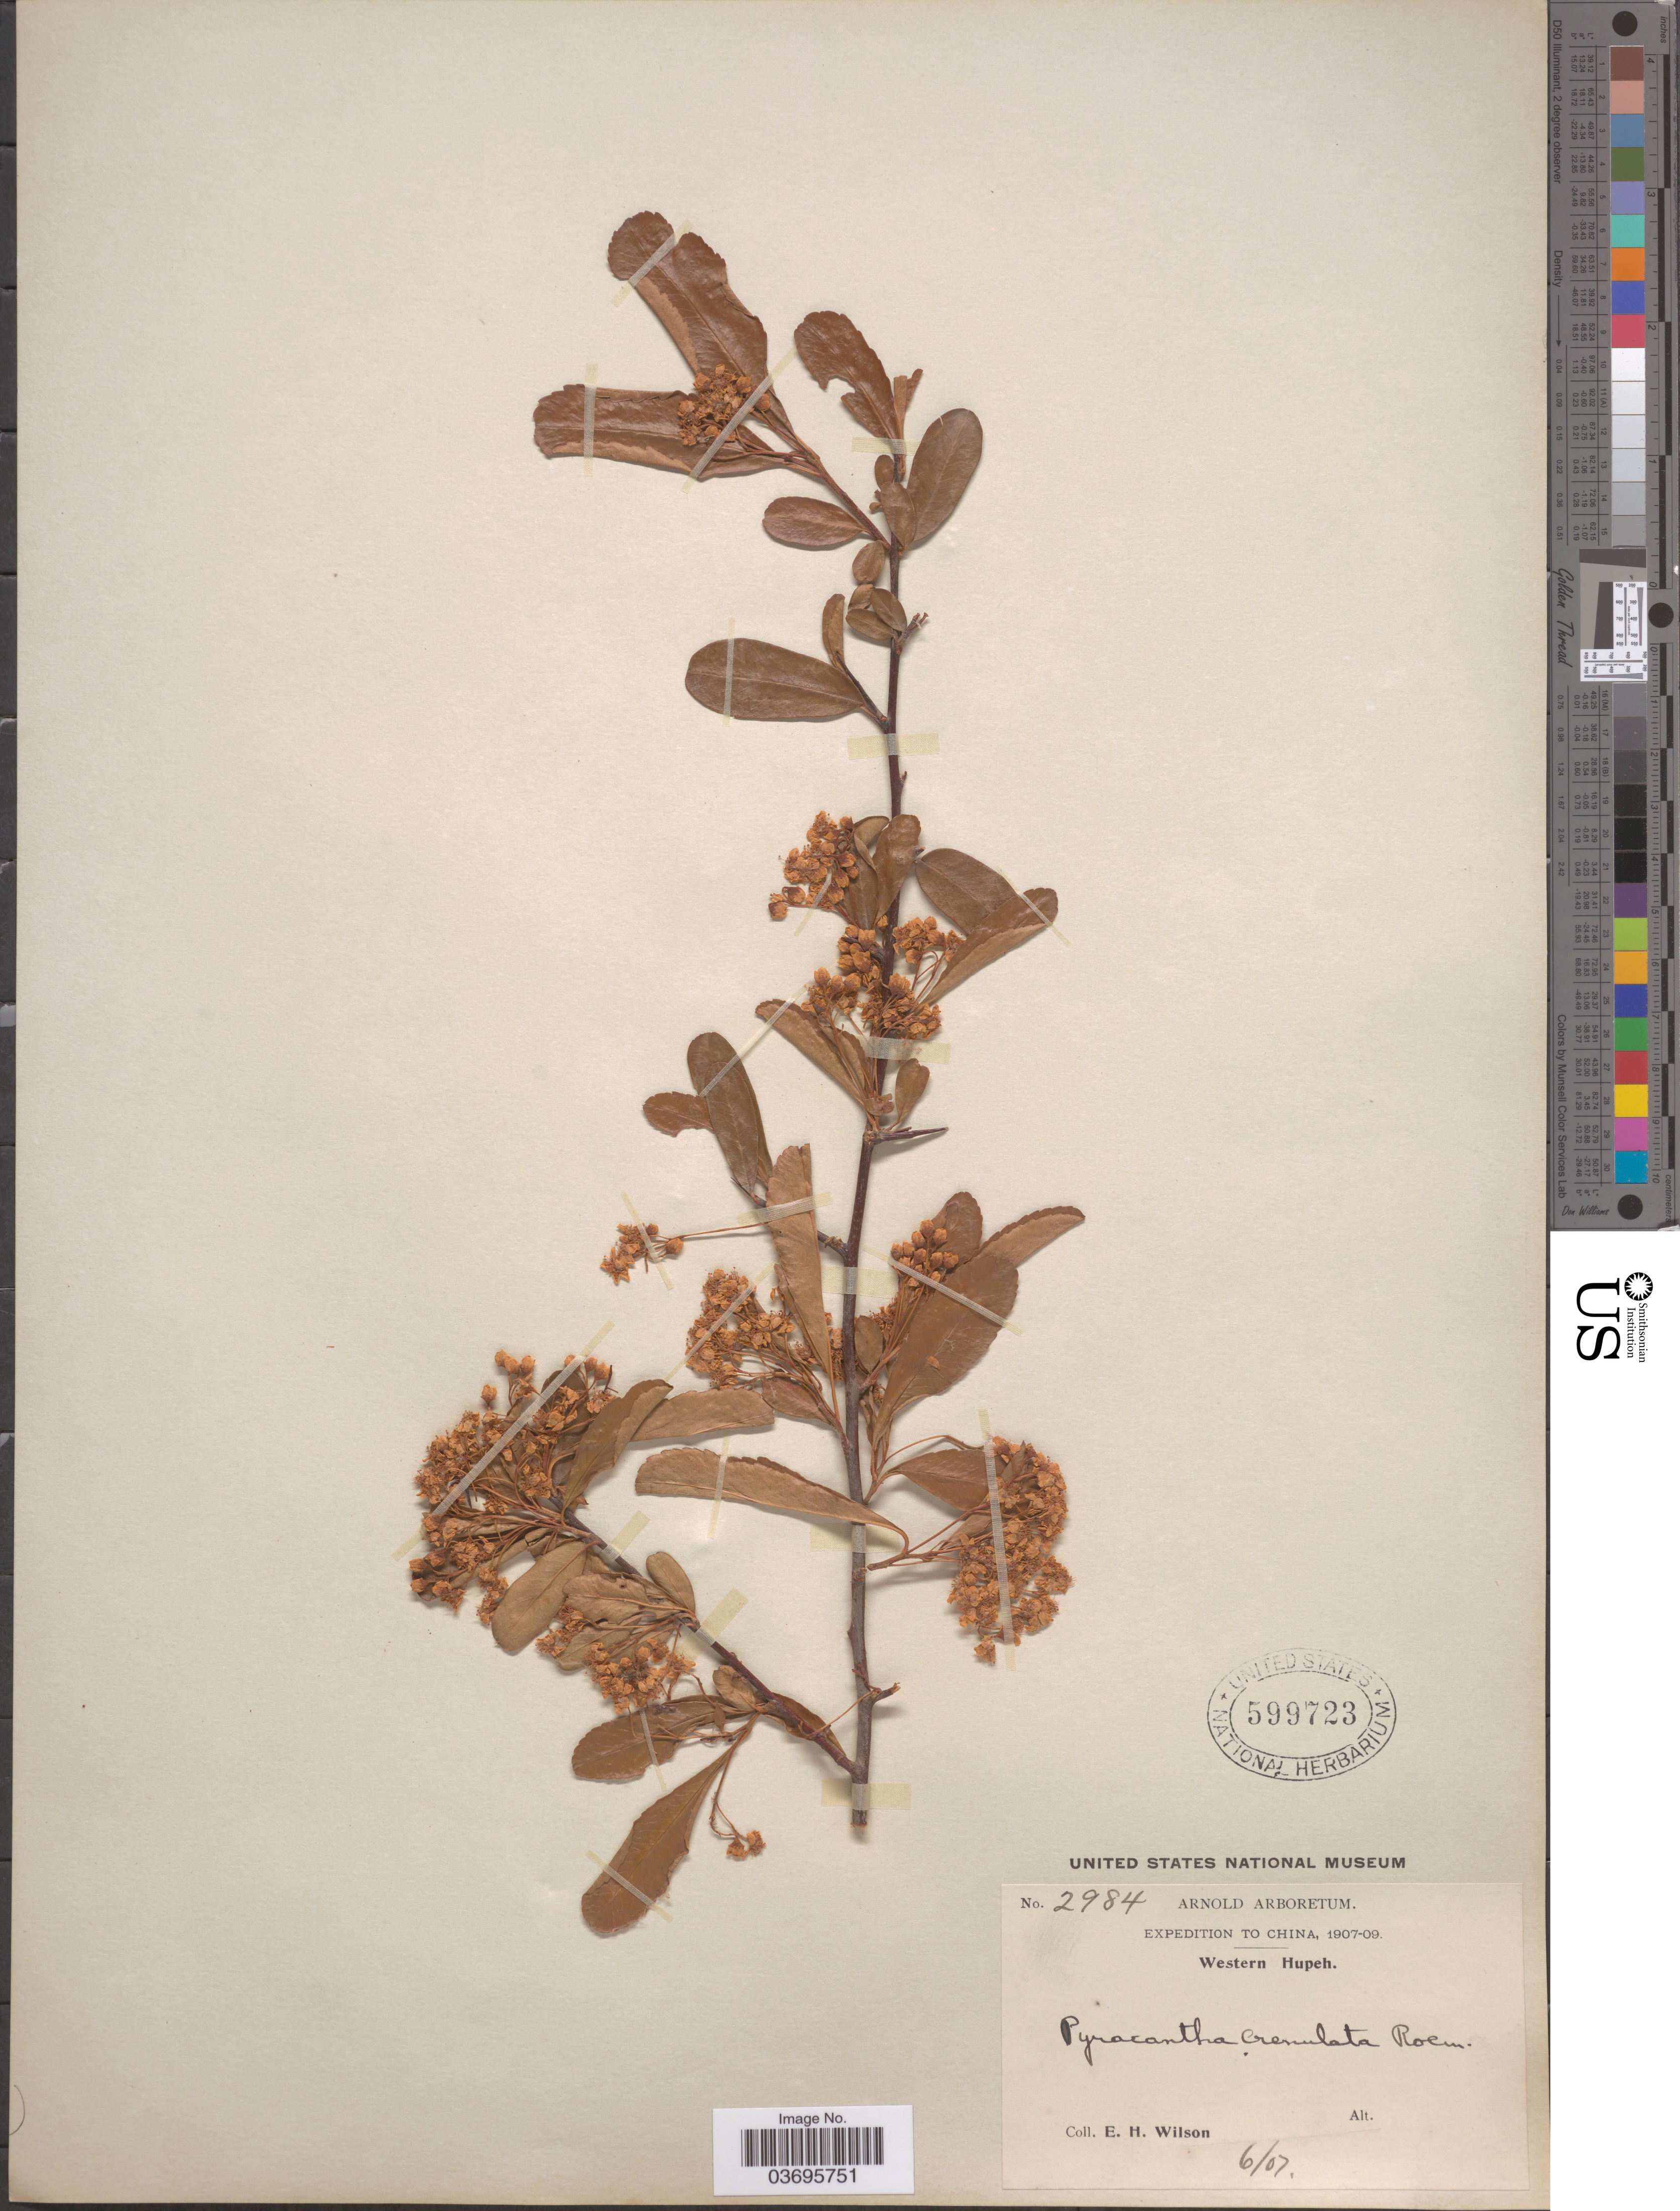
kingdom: Plantae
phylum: Tracheophyta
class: Magnoliopsida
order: Rosales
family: Rosaceae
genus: Pyracantha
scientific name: Pyracantha crenulata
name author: (D. Don) M. Roem.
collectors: E. Wilson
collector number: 2984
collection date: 1907-06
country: China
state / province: Hubei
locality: Western Hupeh.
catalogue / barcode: US 599723